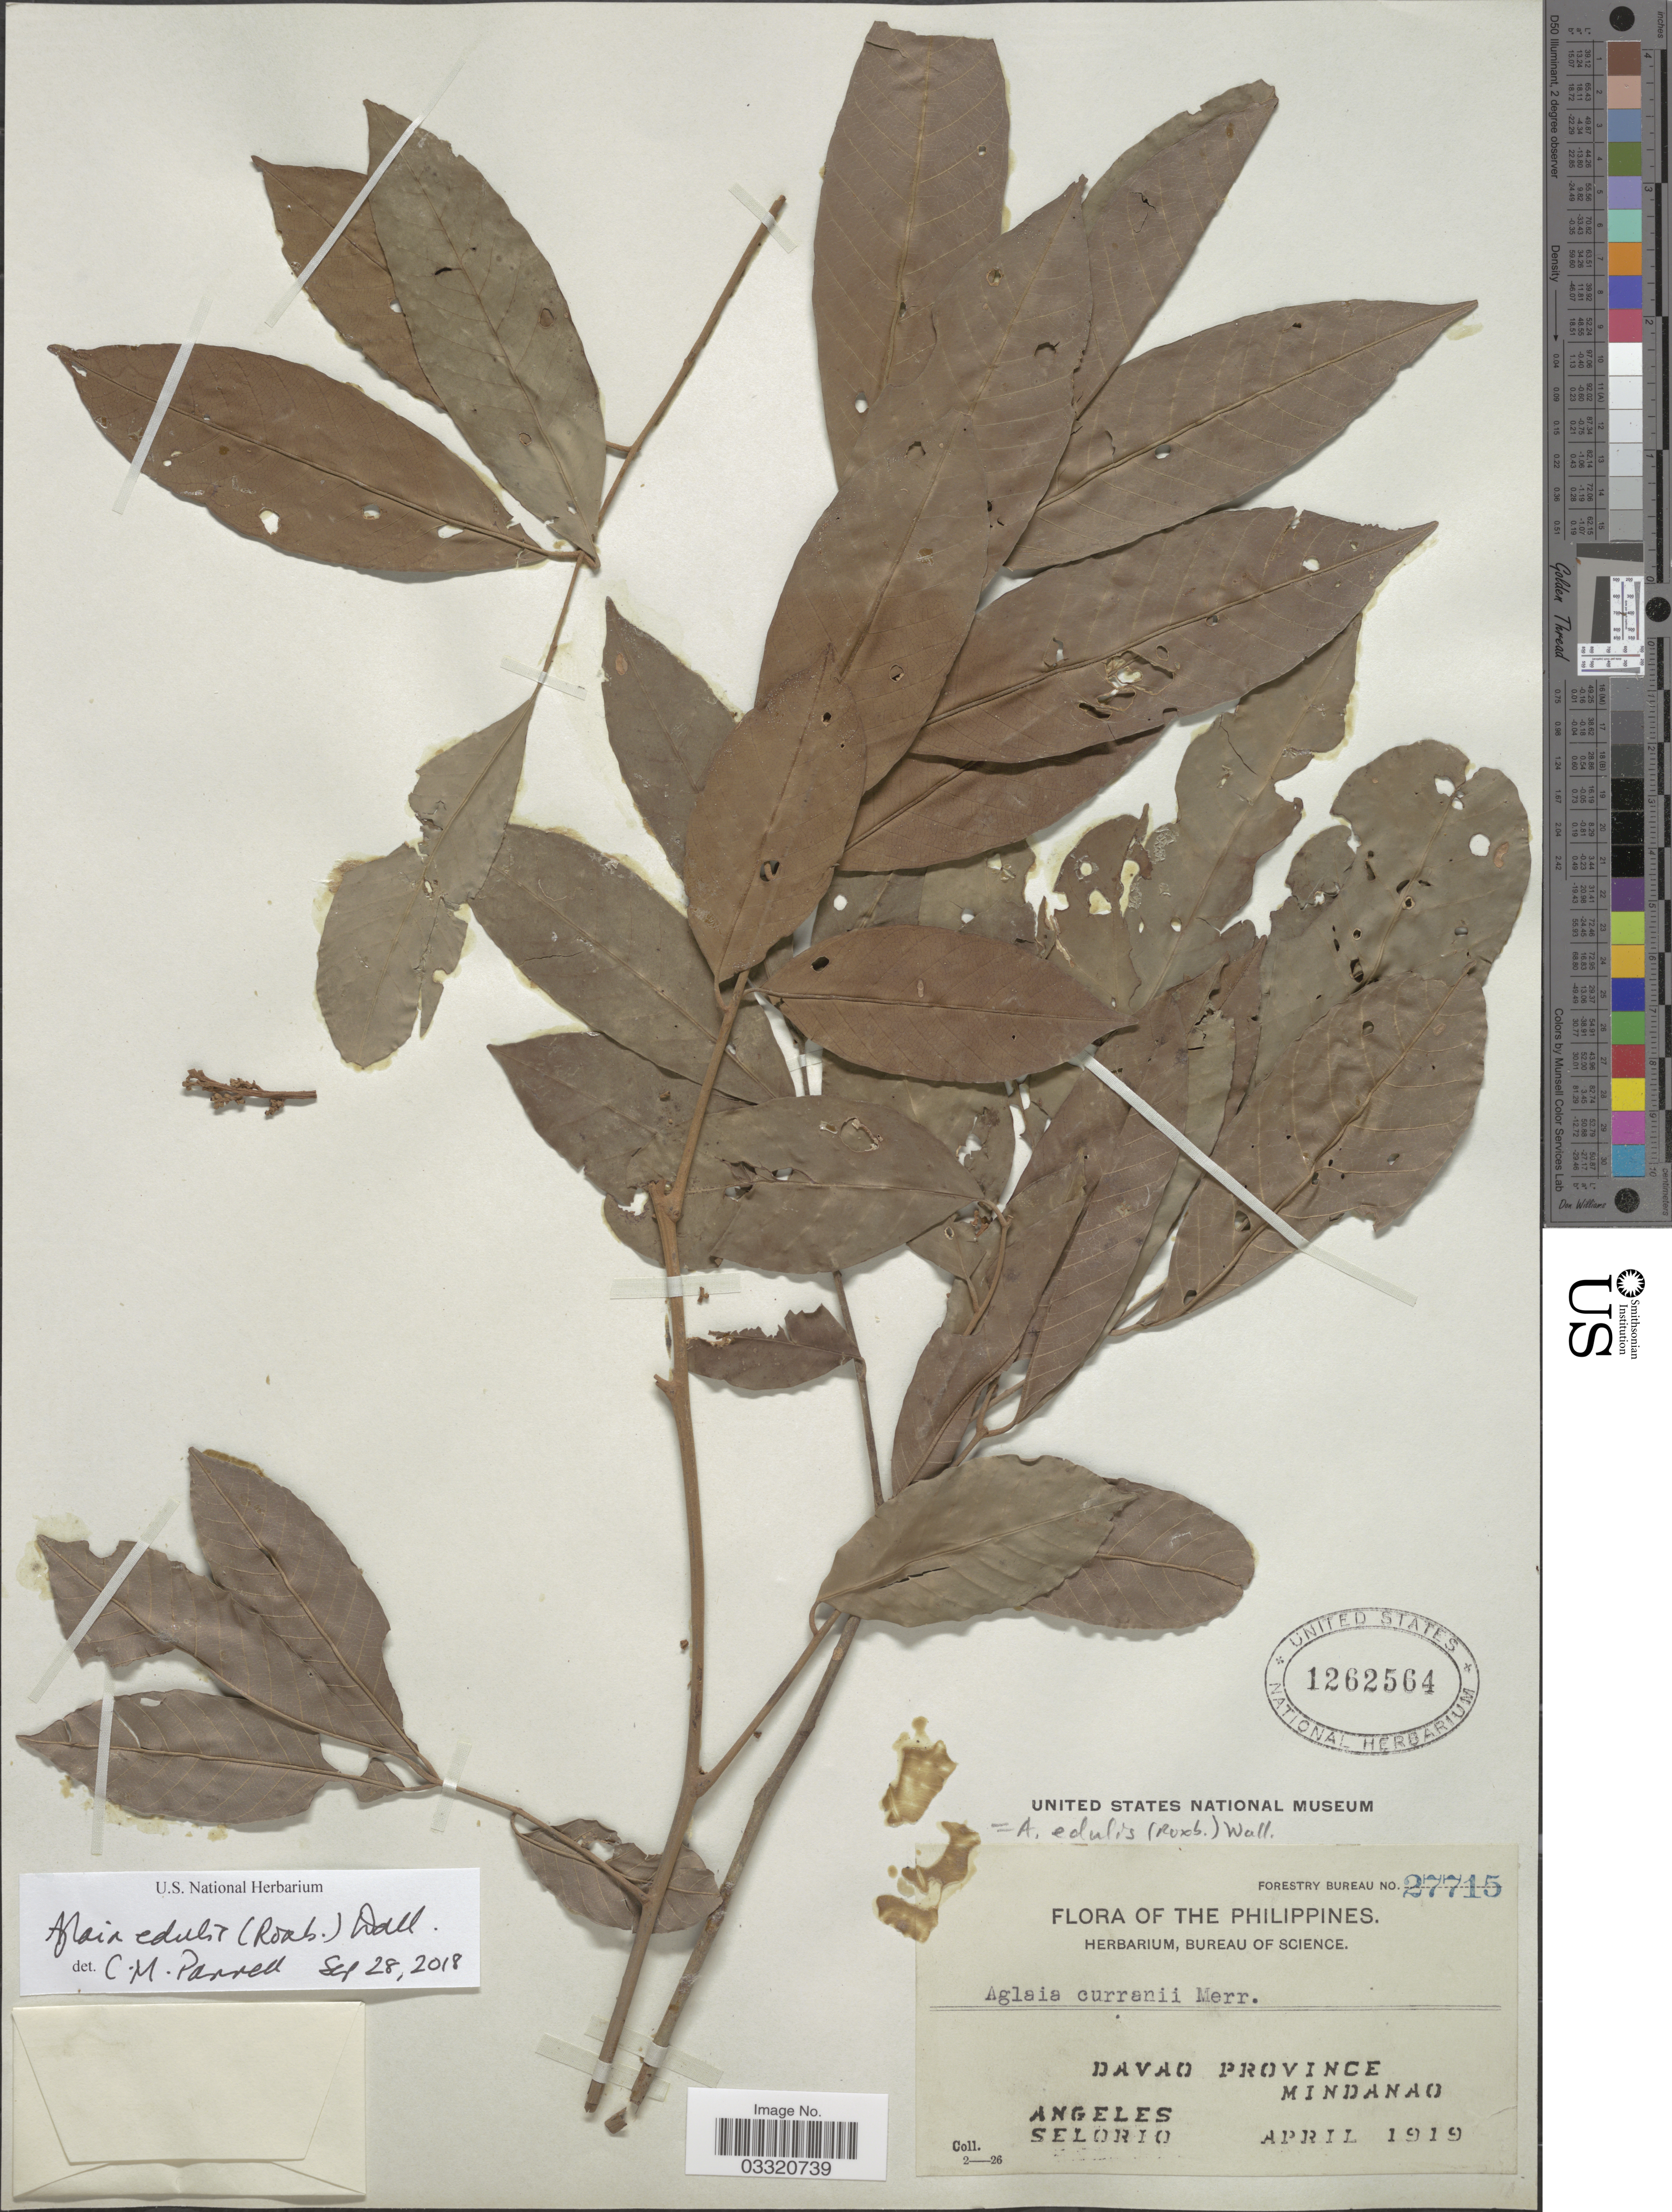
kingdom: Plantae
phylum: Tracheophyta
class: Magnoliopsida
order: Sapindales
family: Meliaceae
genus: Aglaia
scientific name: Aglaia edulis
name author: (Roxb.) Wall.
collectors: -. Angeles & Selorio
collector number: Forestry Bureau 27715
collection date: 1919-04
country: Philippines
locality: Davao Province, Mindanao.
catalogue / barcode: US 1262564